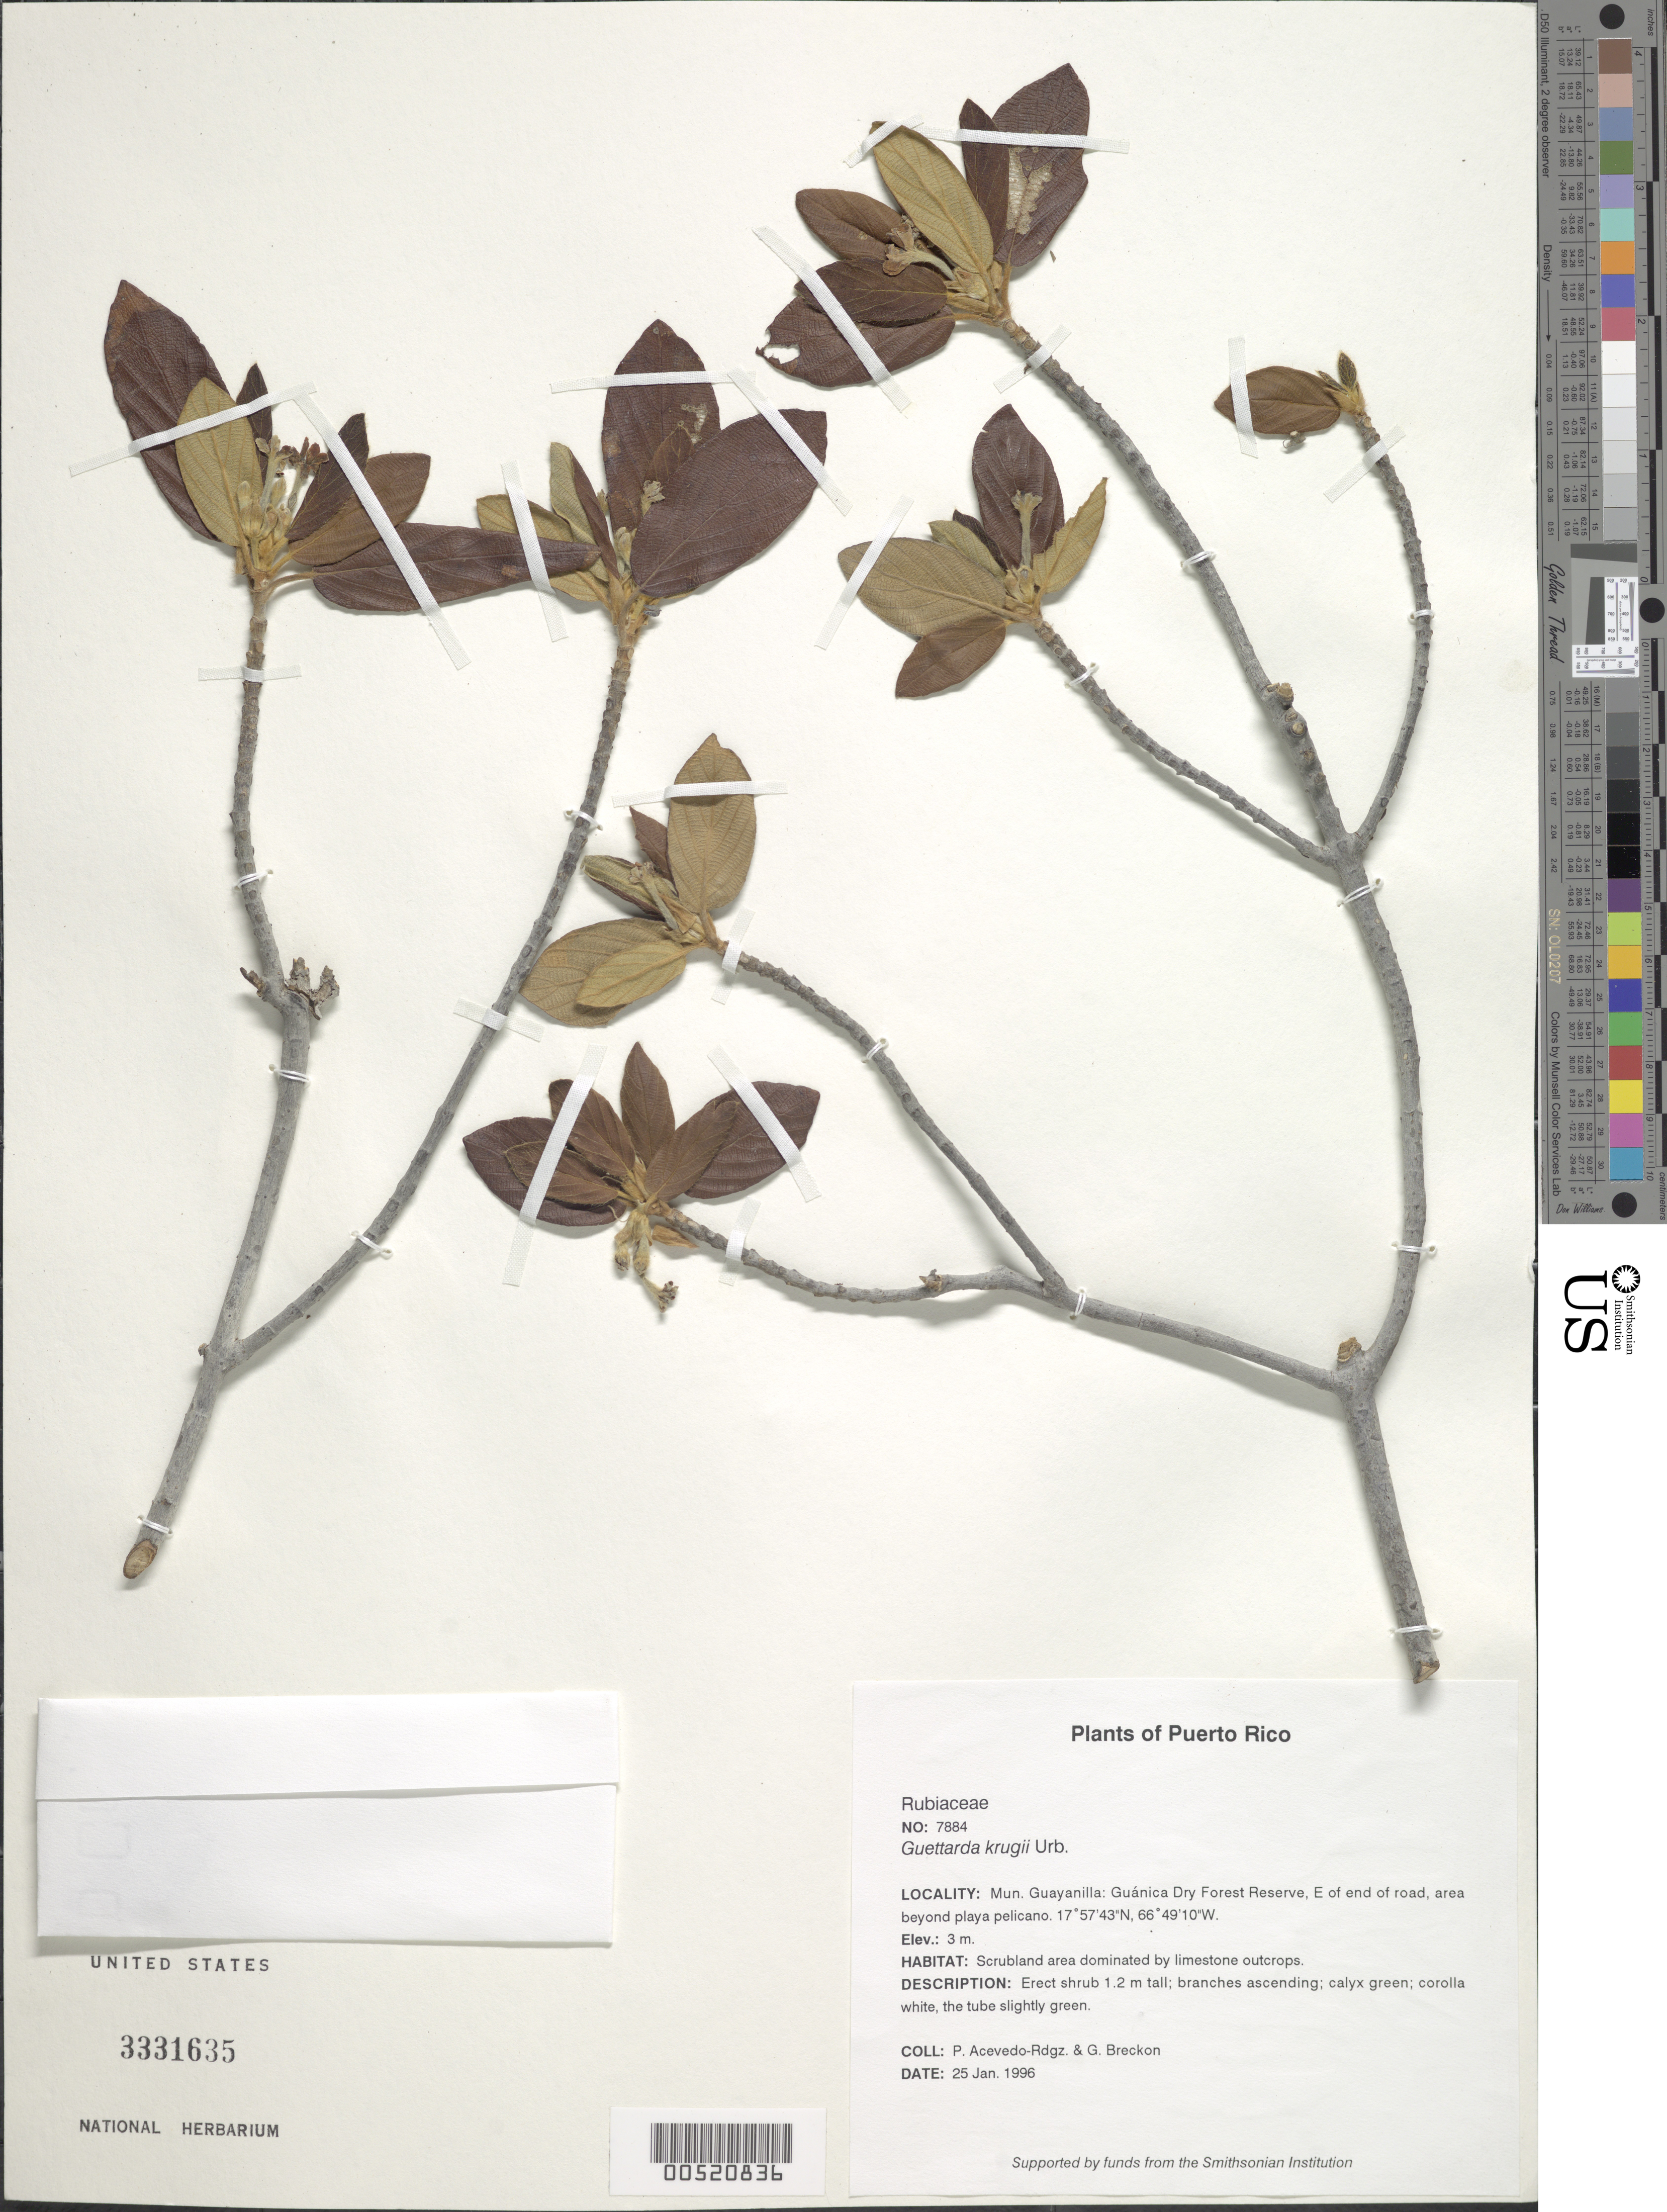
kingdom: Plantae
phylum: Tracheophyta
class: Magnoliopsida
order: Gentianales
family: Rubiaceae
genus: Guettarda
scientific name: Guettarda krugii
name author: Urb.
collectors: P. Acevedo-Rodr. & G. J. Breckon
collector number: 7884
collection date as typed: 25 Jan 1996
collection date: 1996-01-25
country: Puerto Rico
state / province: Guánica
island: Puerto Rico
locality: Guánica; Guánica Forest Reserve, E of end of road, area beyond playa pelicano.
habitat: Scrubland area dominated by limestone outcrops.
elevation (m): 3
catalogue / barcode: US 3331635